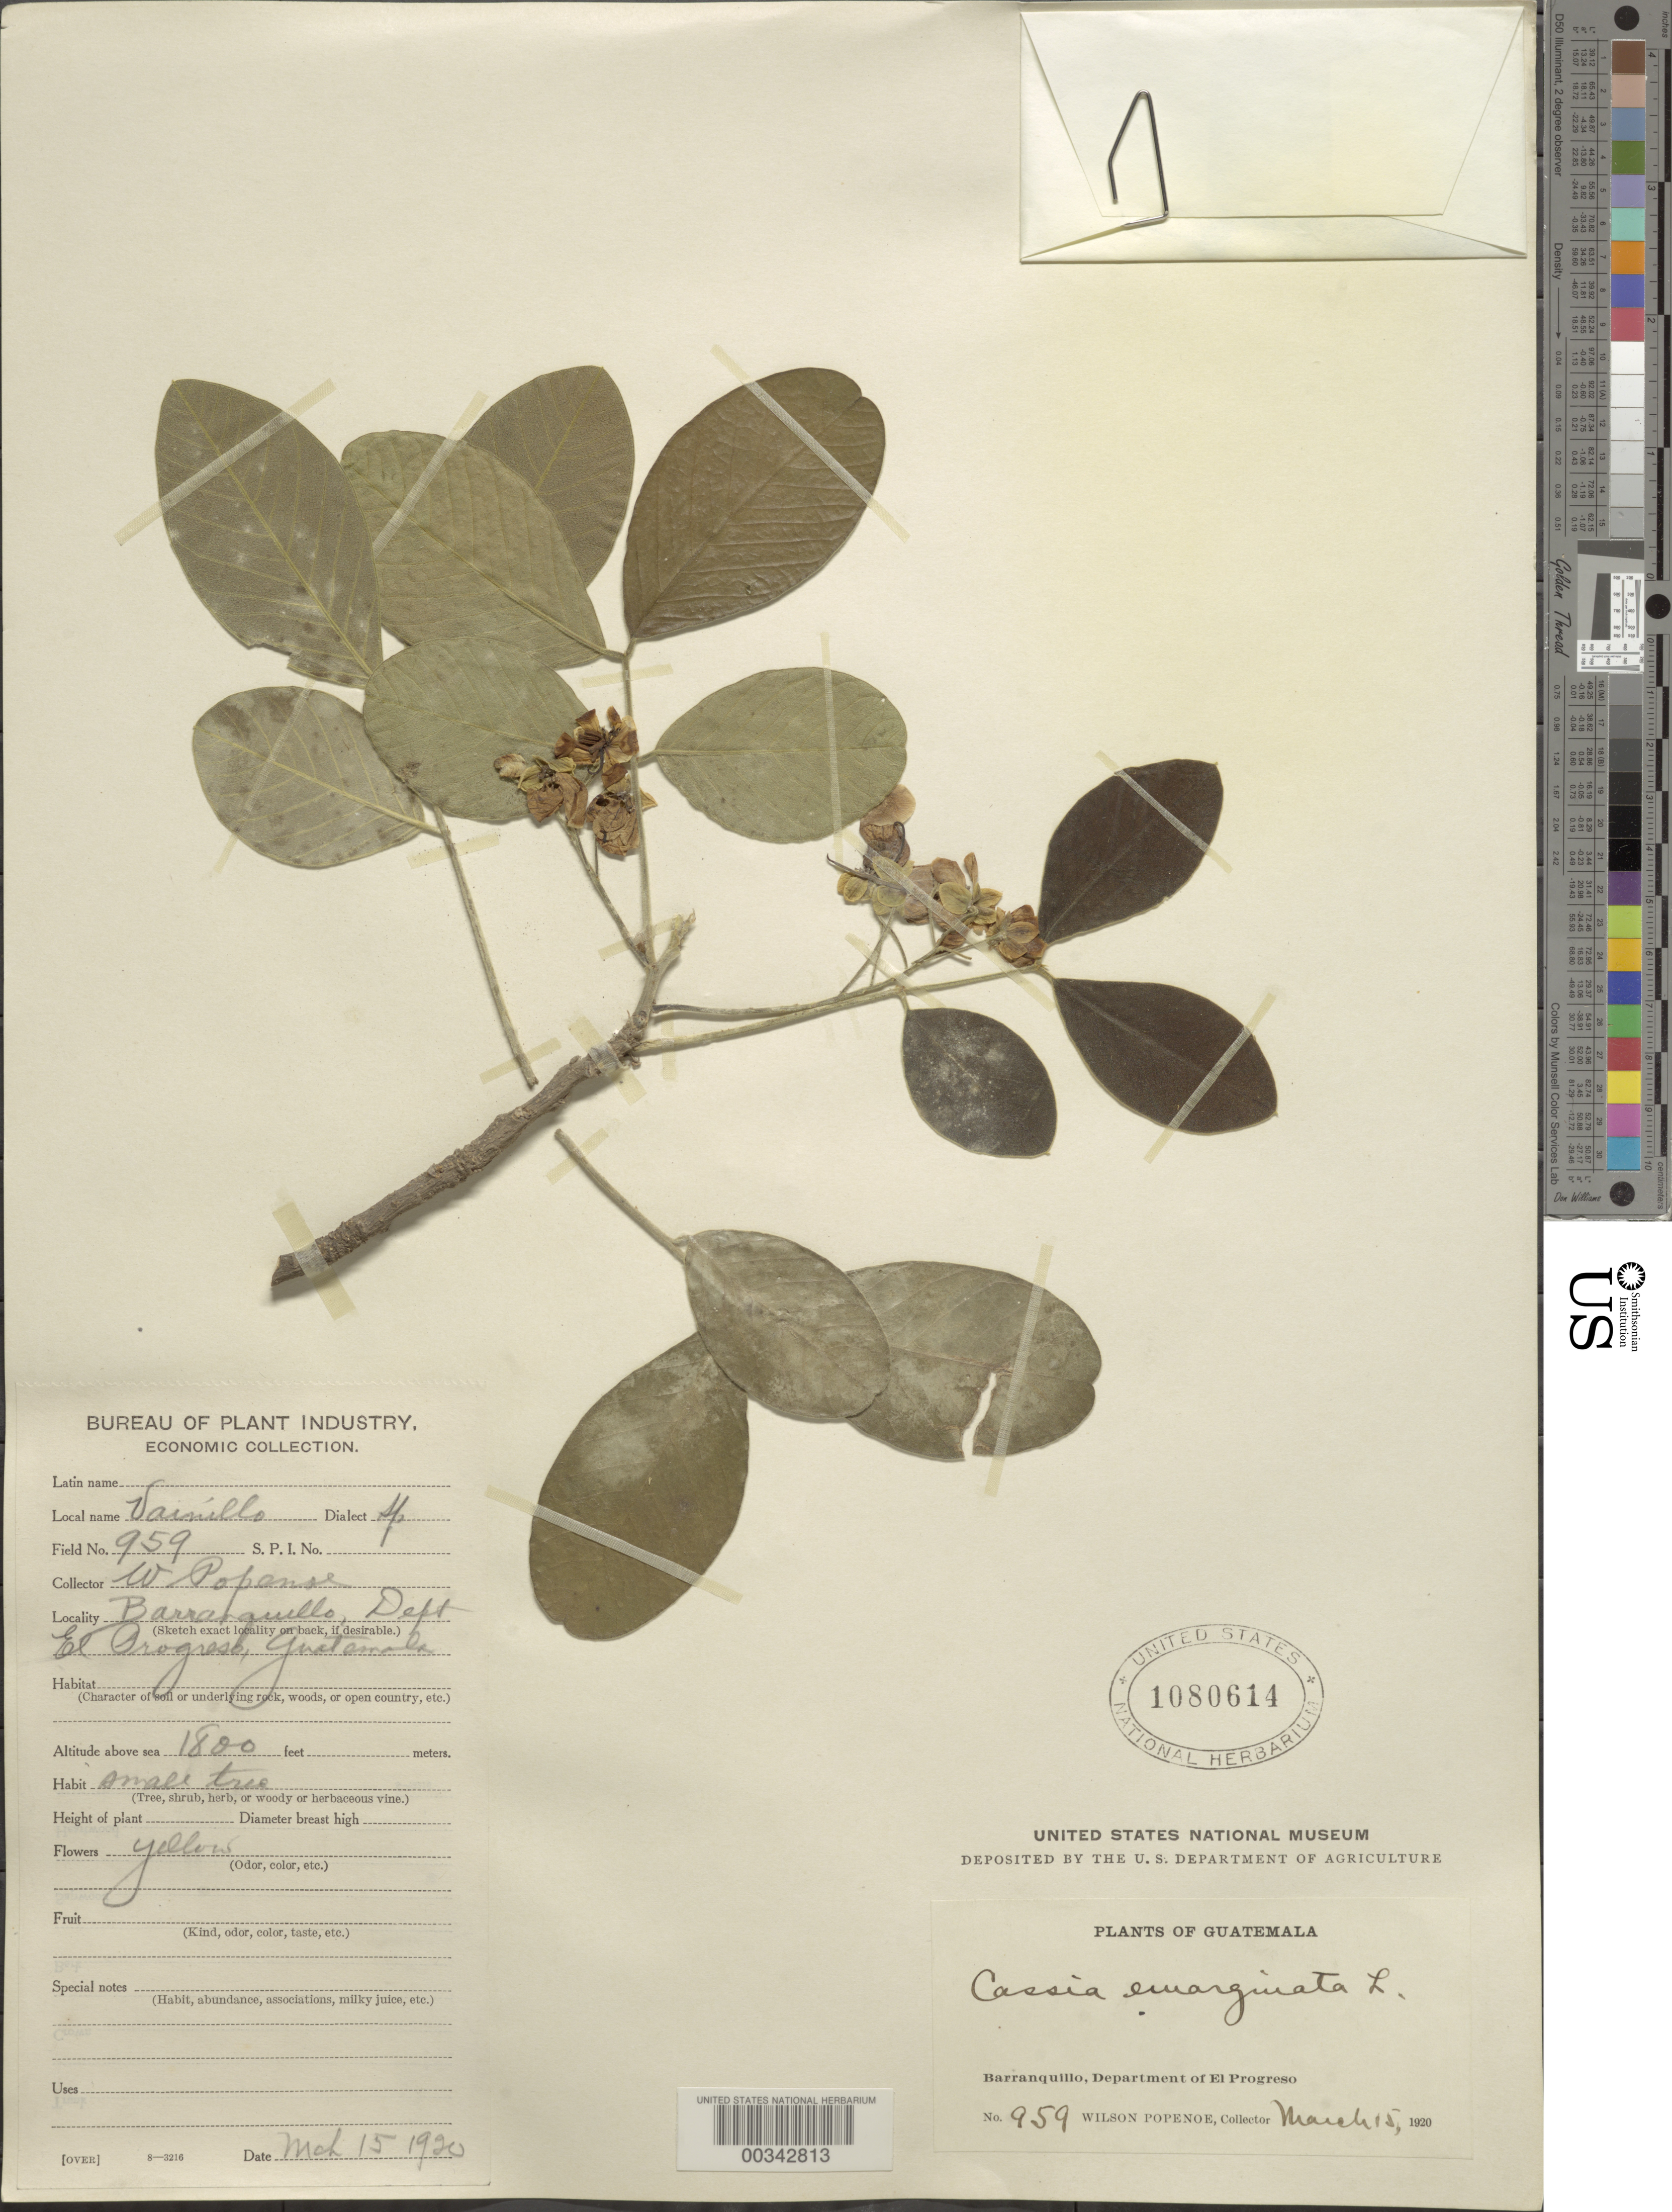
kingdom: Plantae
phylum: Tracheophyta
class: Magnoliopsida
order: Fabales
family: Fabaceae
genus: Senna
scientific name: Senna emarginata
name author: L.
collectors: W. Popenoe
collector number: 959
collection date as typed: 15 Mar 1920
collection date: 1920-03-15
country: Guatemala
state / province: El Progreso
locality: Barranquillo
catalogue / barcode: US 1080614